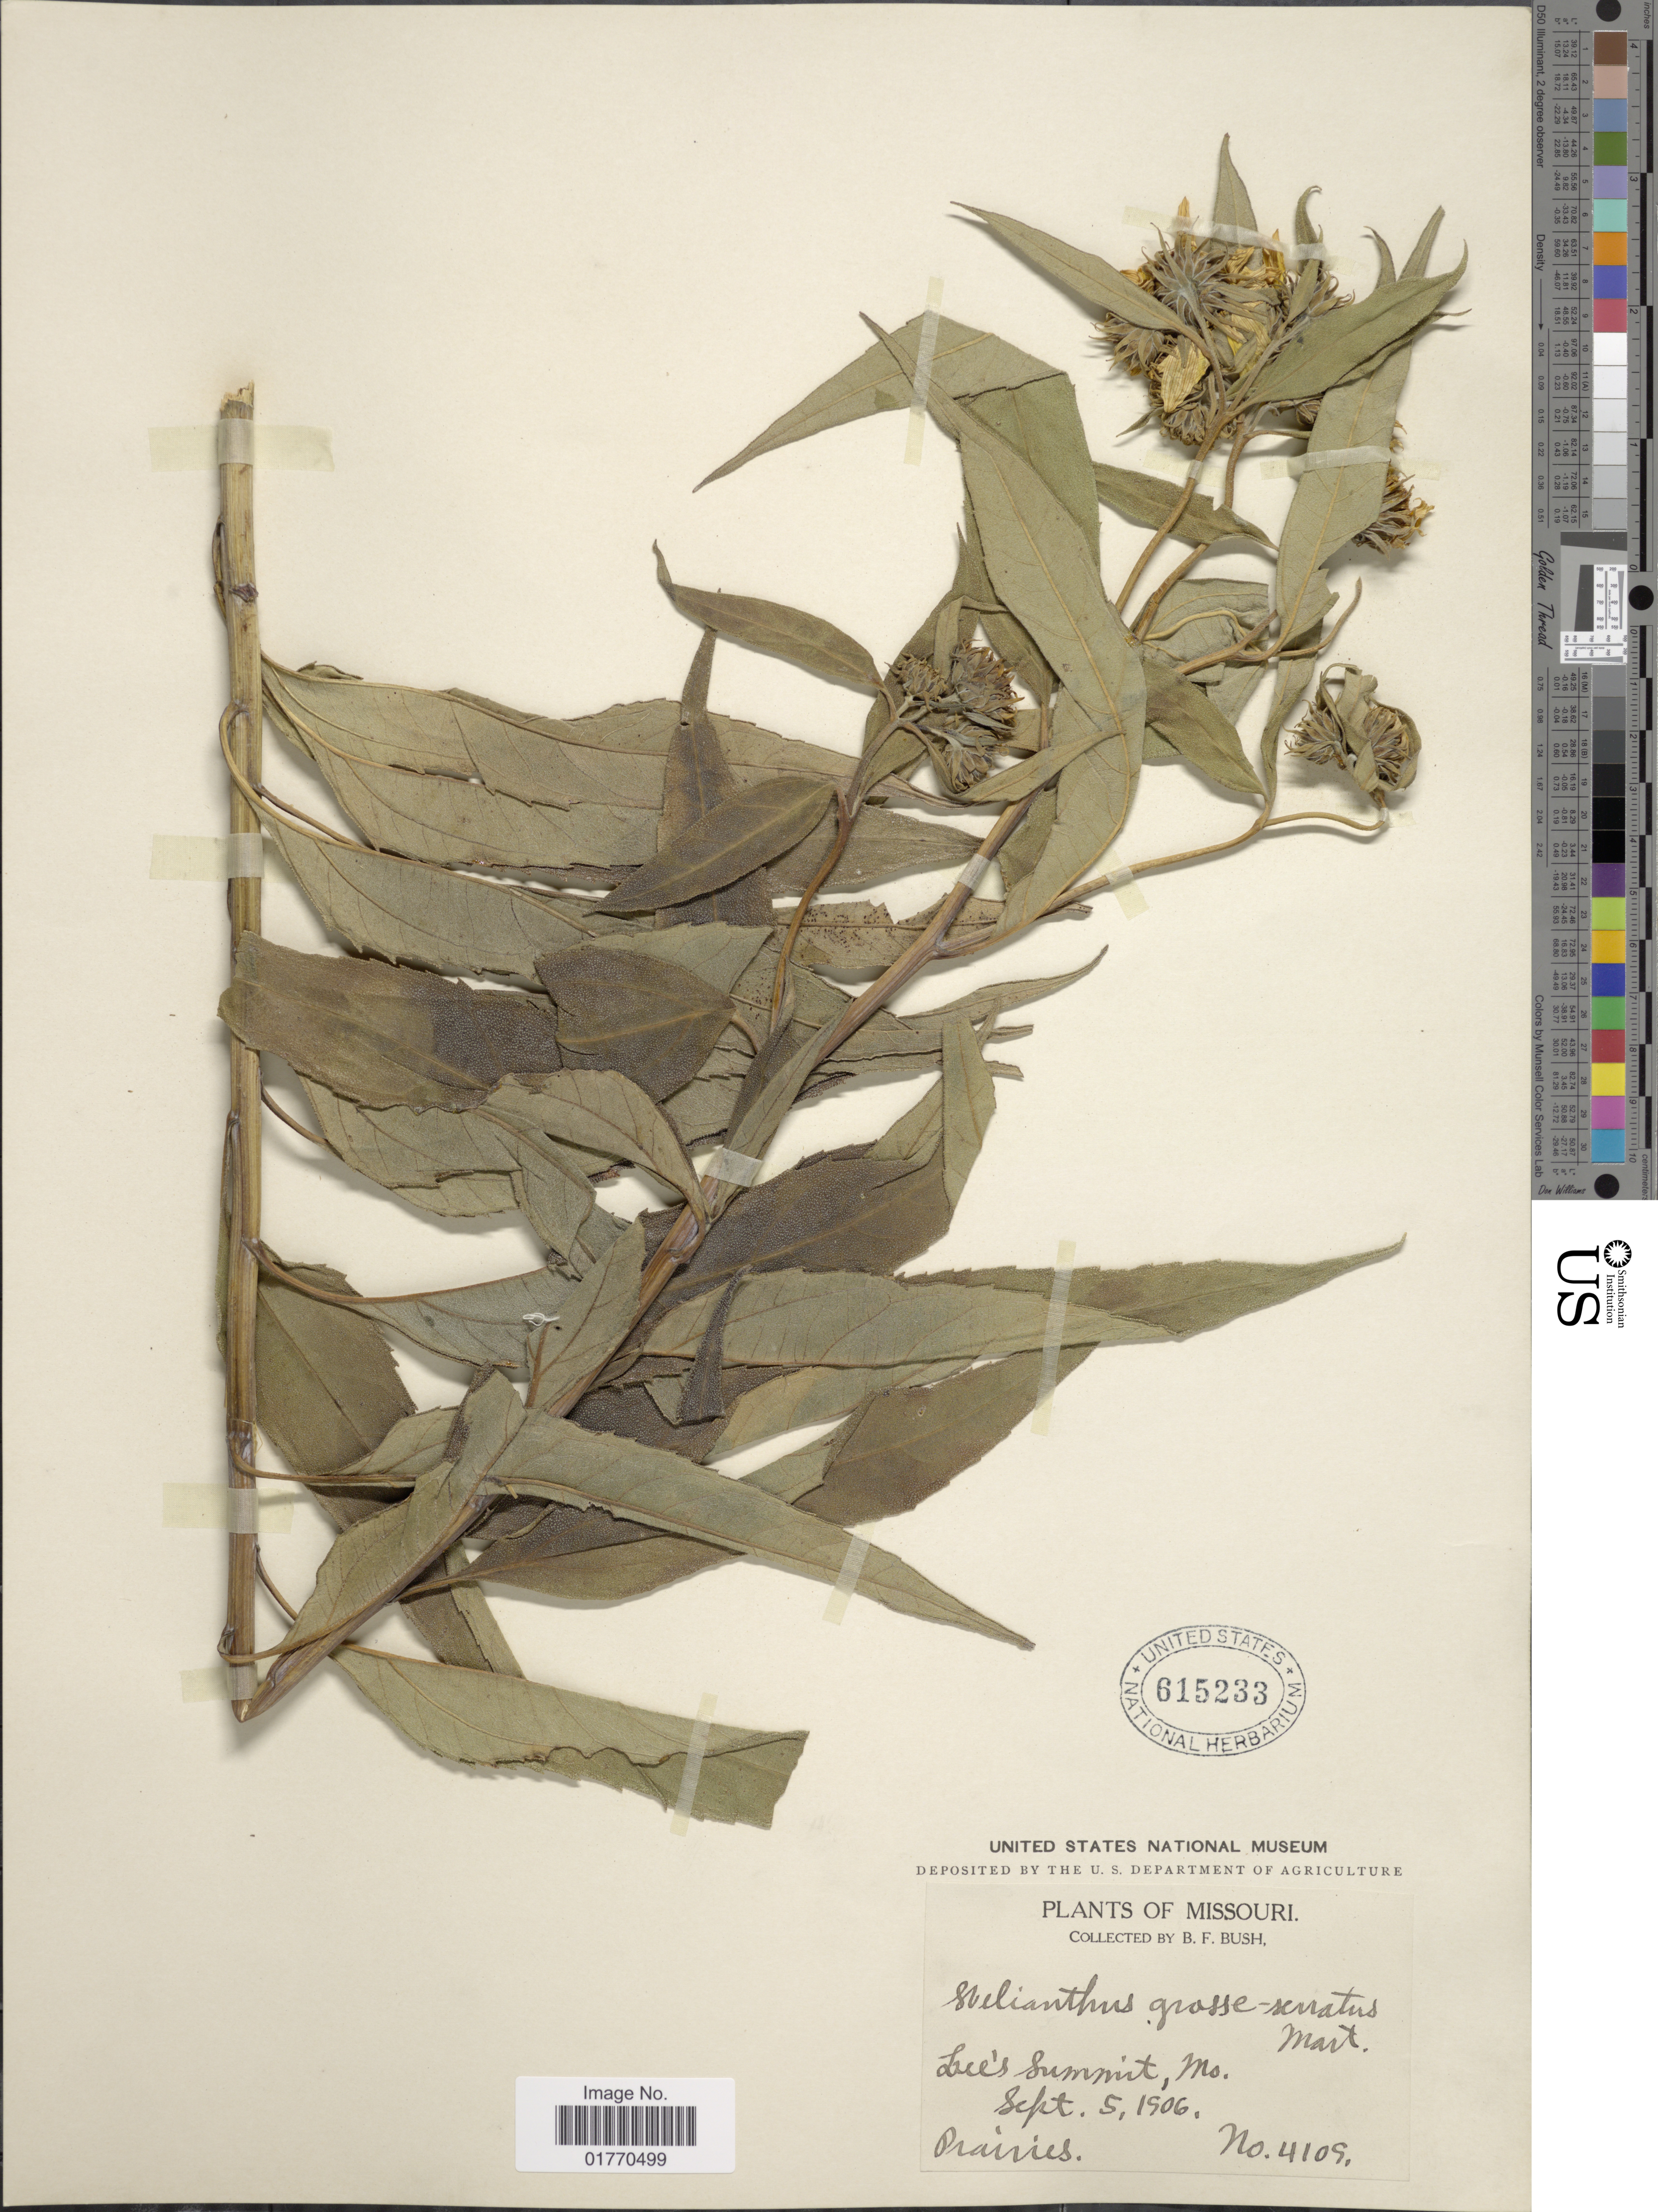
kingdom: Plantae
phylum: Tracheophyta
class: Magnoliopsida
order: Asterales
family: Asteraceae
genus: Helianthus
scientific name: Helianthus grosseserratus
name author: M. Martens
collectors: B. F. Bush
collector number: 4109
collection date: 1906-09-05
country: United States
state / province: Missouri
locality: Luc's Summit, Mo.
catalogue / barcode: US 615233